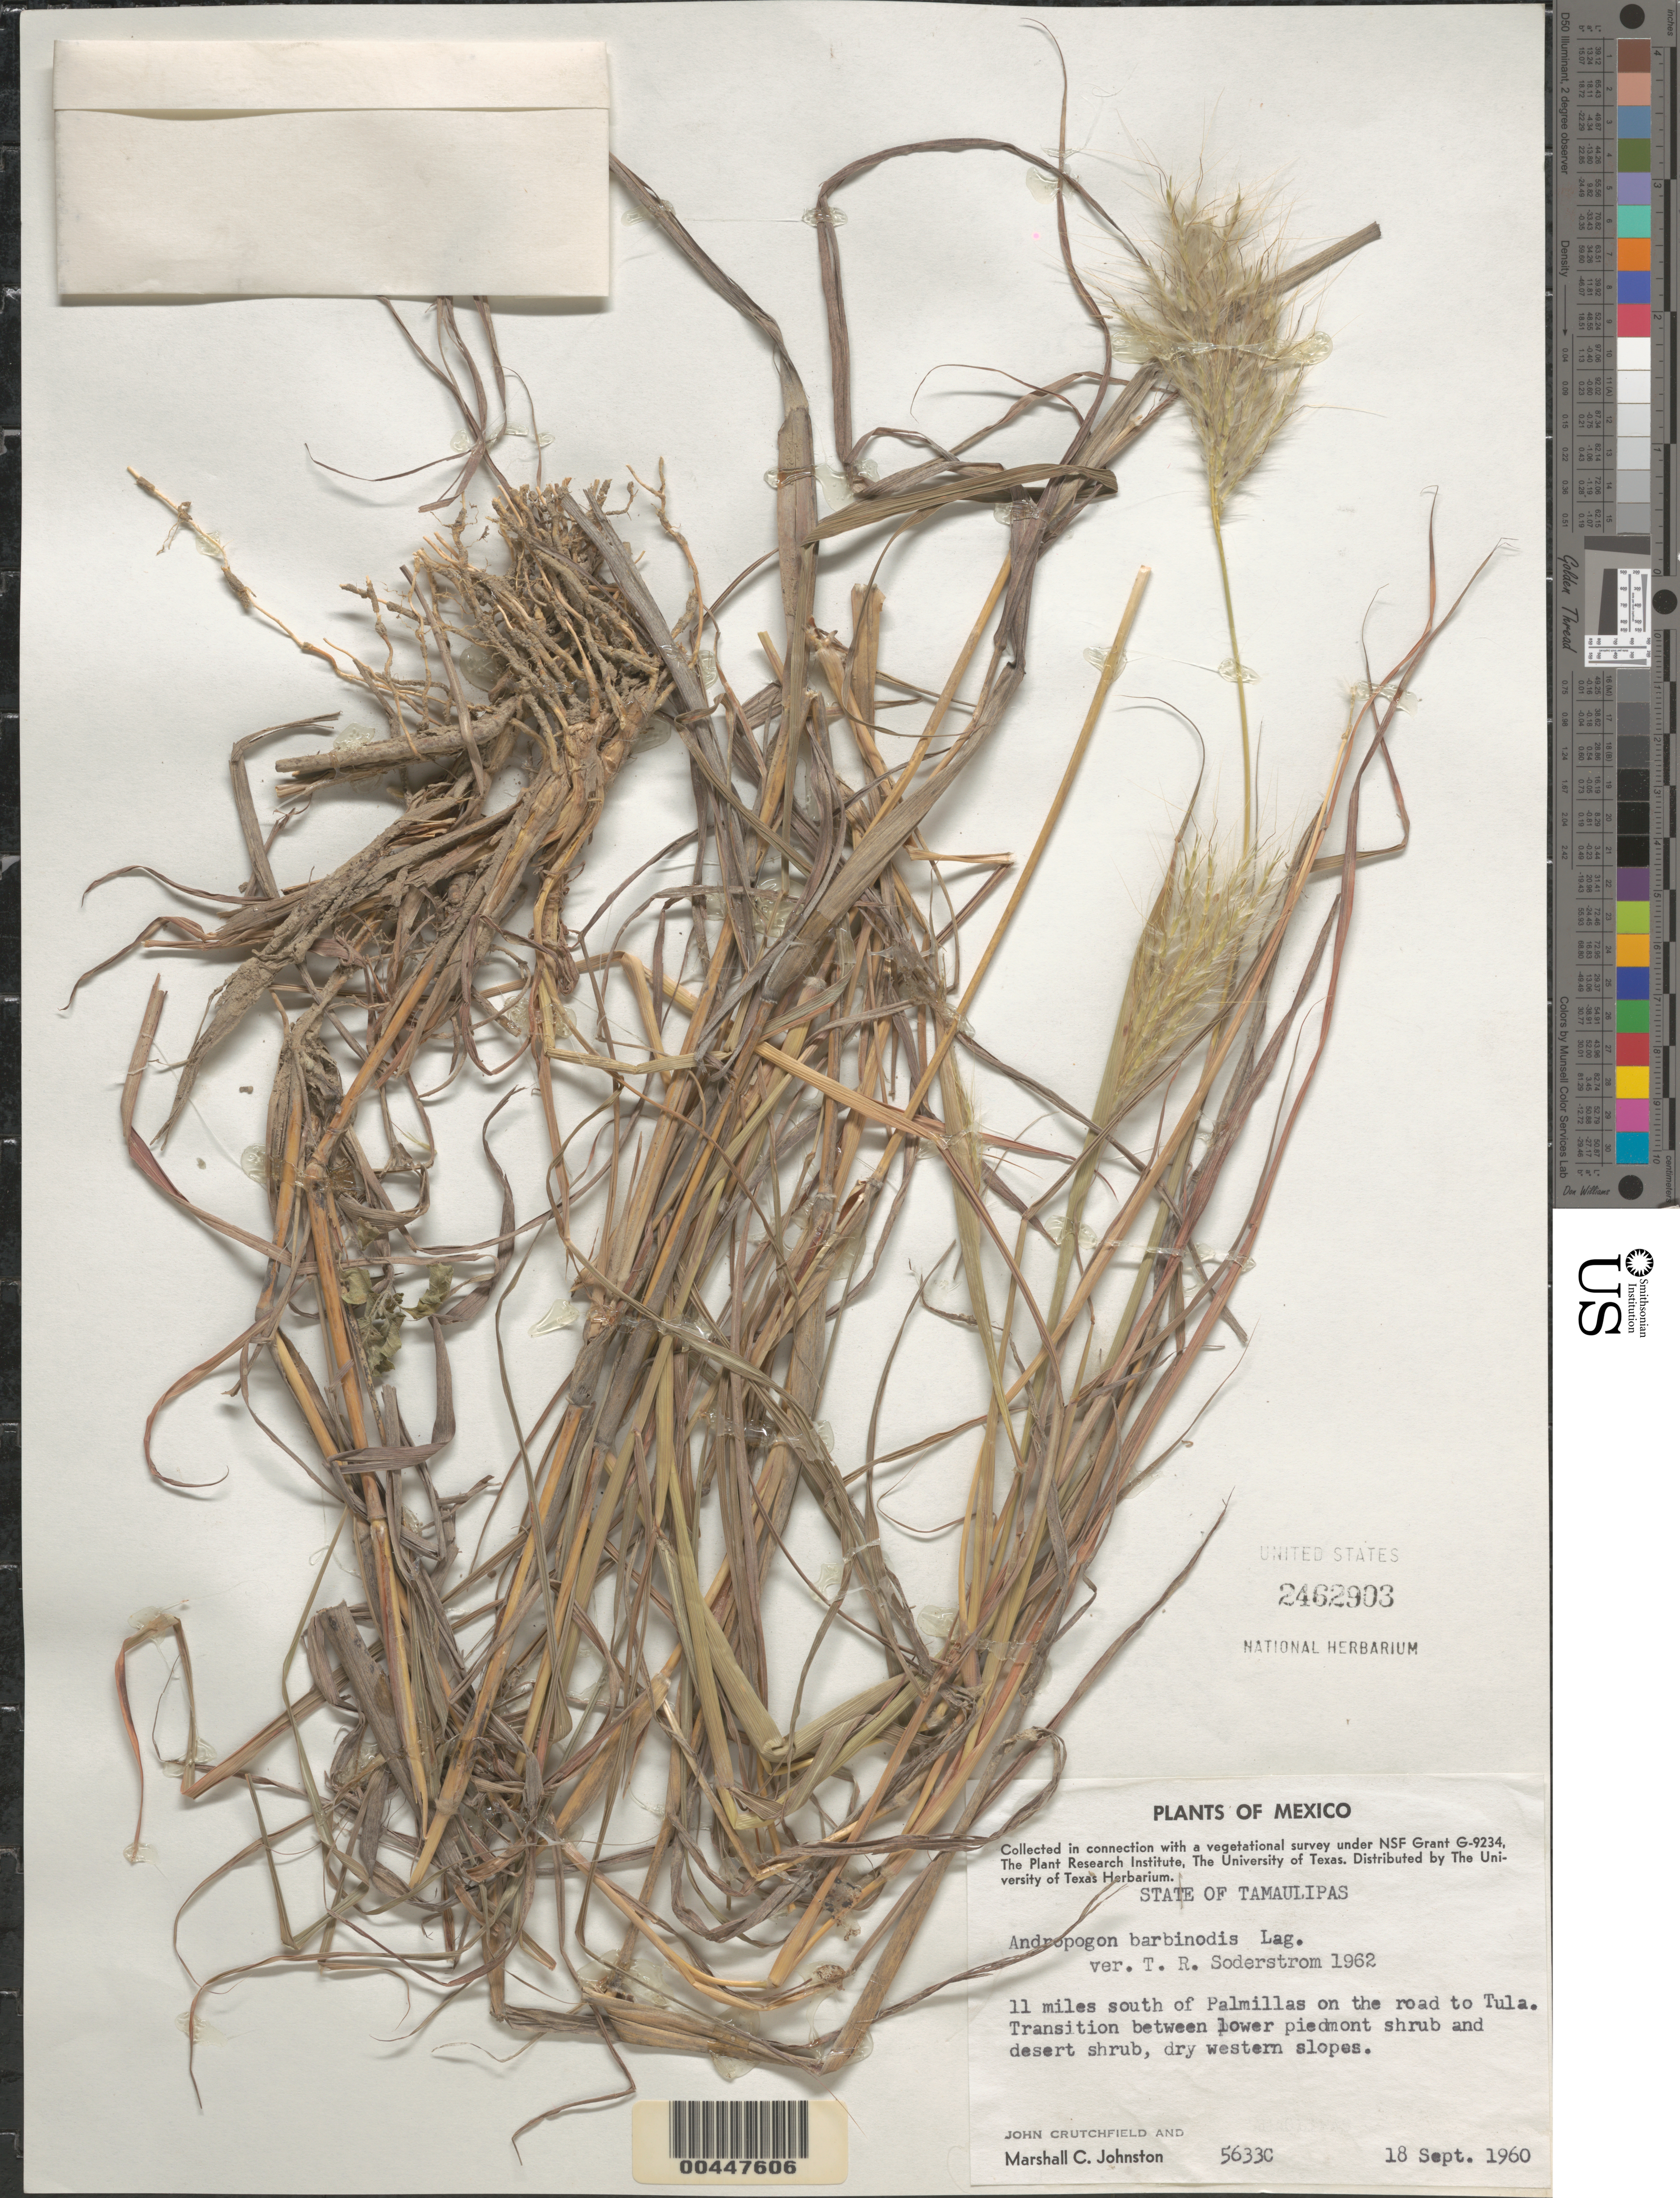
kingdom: Plantae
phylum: Tracheophyta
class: Liliopsida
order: Poales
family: Poaceae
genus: Andropogon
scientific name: Andropogon barbinodis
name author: Lag.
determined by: Soderstrom, T. R.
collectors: J. Crutchfield & M. Johnston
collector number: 5633C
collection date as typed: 18 Sep 1960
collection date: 1960-09-18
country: Mexico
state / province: Tamaulipas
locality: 11 mi S of Palmillas in the rd to Tula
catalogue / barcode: US 2462903